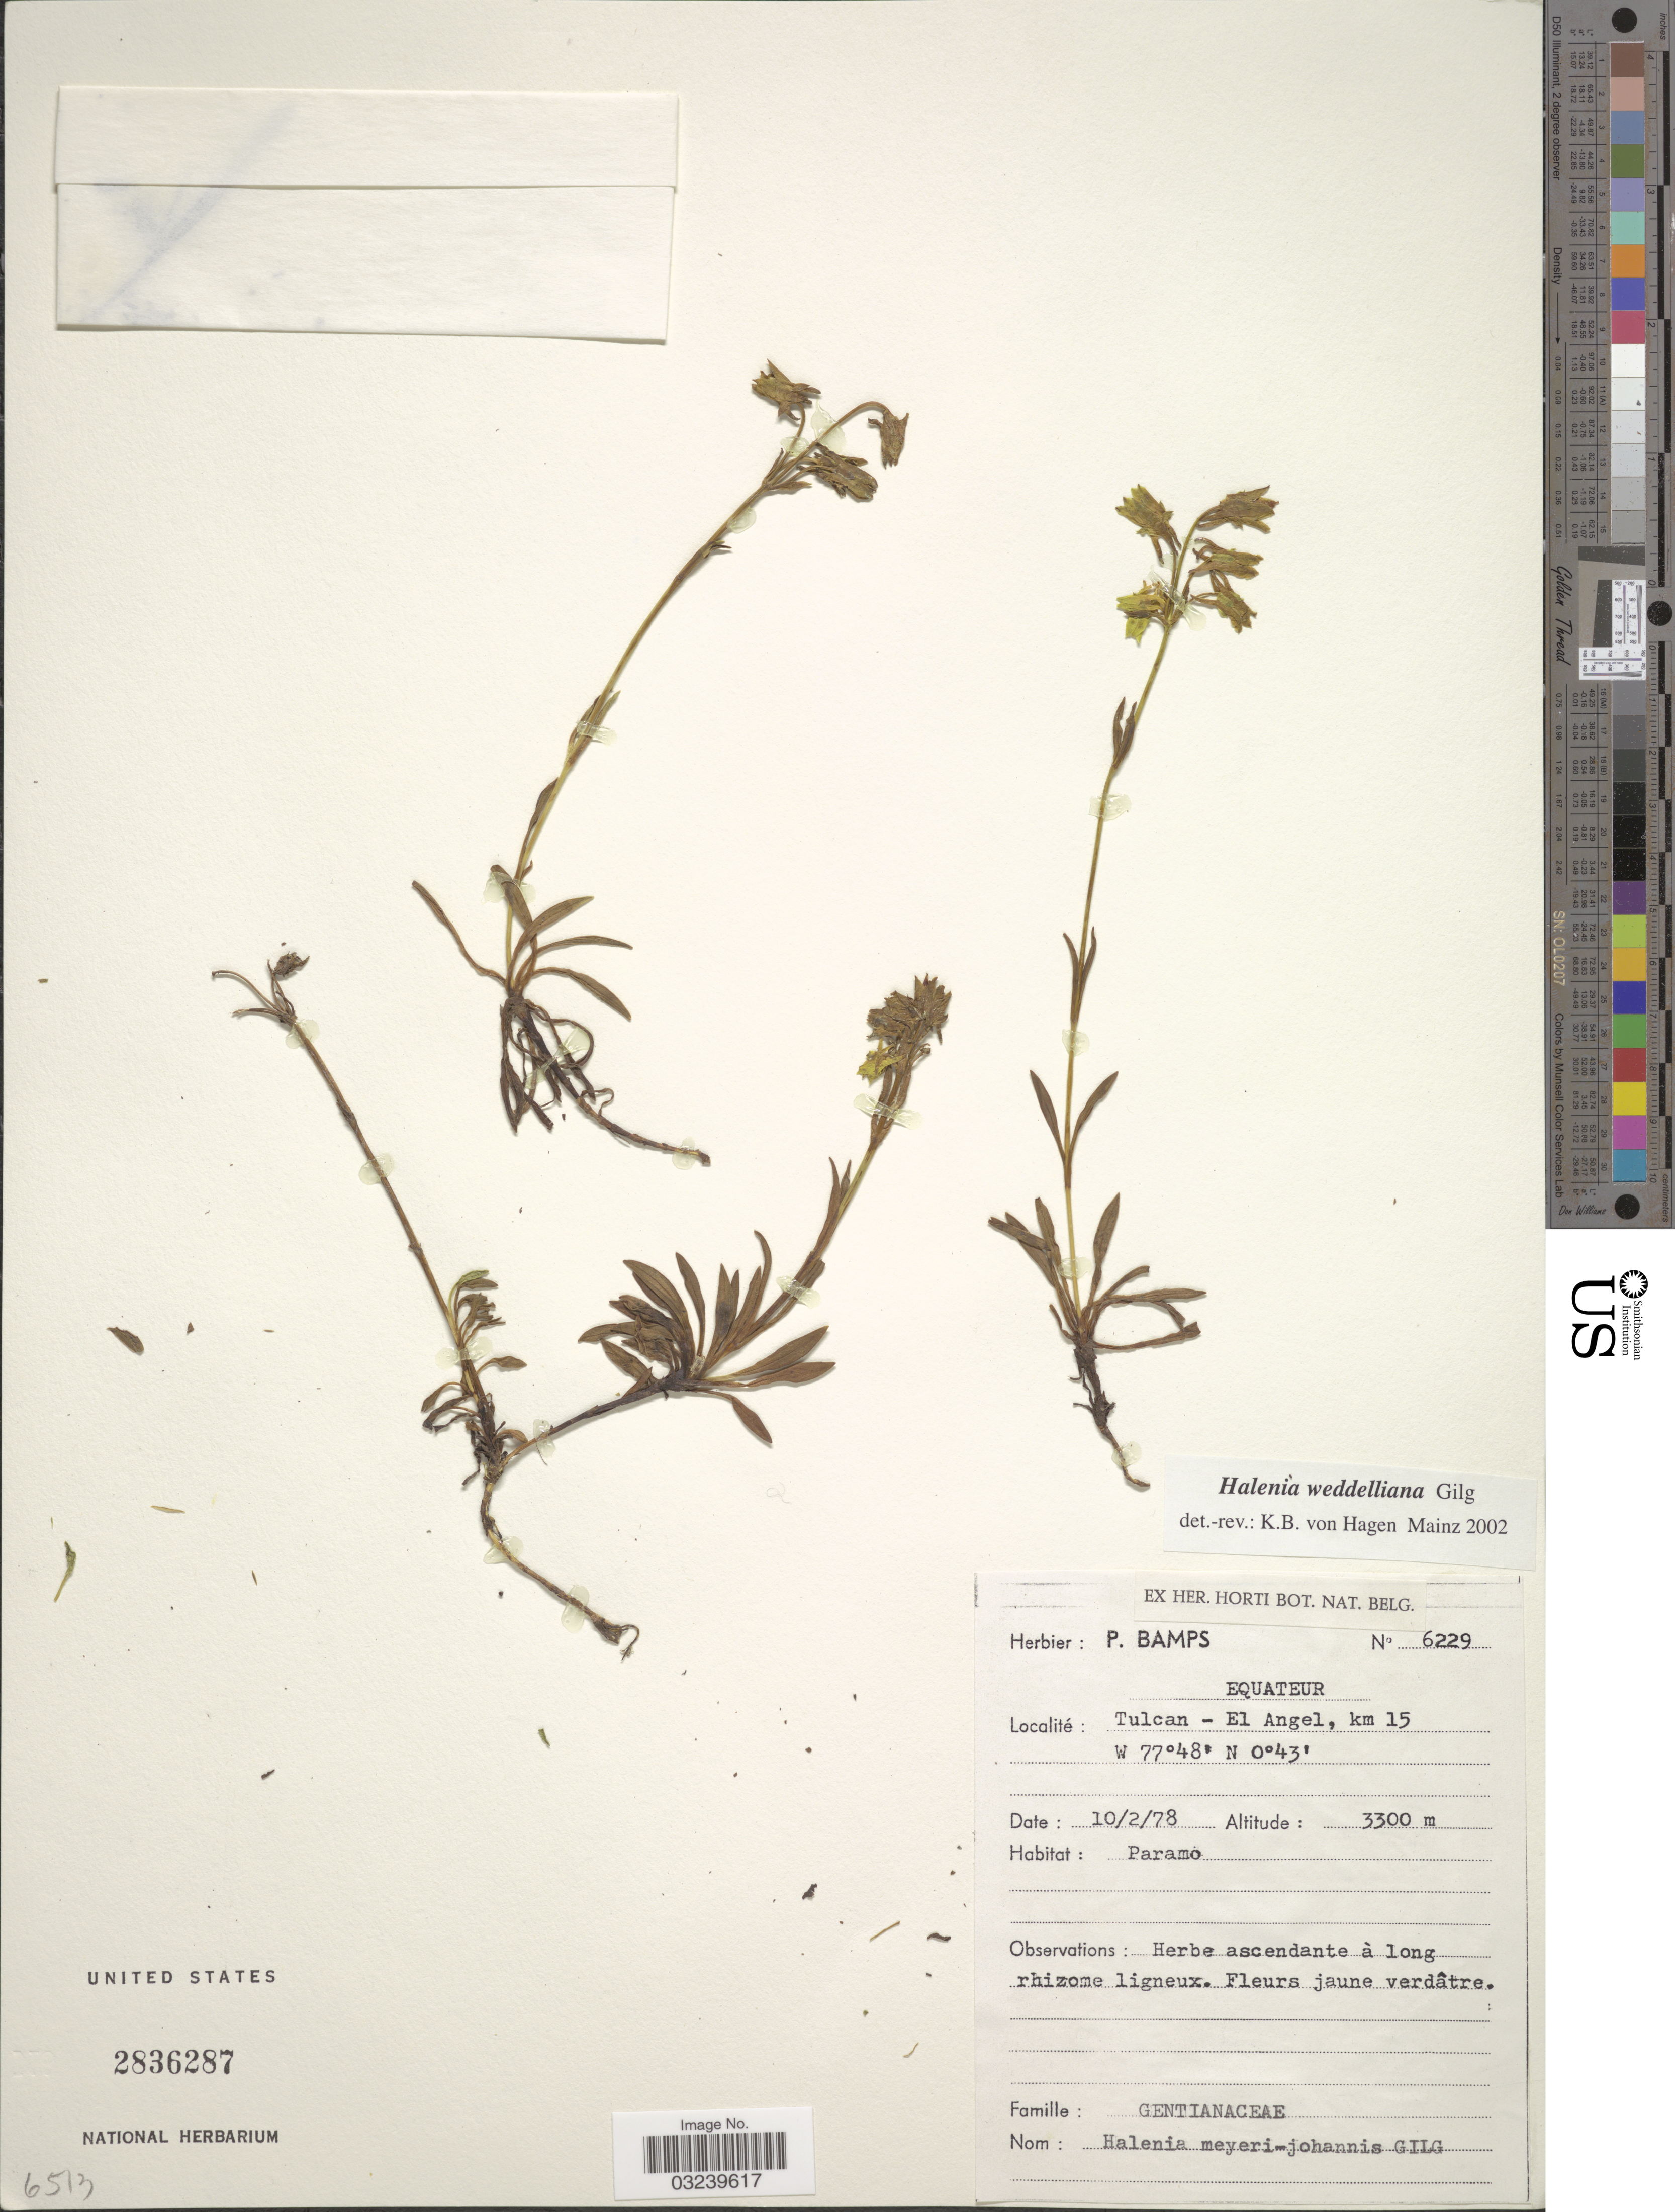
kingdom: Plantae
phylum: Tracheophyta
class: Magnoliopsida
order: Gentianales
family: Gentianaceae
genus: Halenia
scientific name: Halenia weddelliana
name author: Gilg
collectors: ex herb. Bamps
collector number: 6229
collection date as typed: Transcribed d/m/y: 10/2/78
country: Ecuador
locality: Equateur, Tulcan - El Angel, km 15.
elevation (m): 3300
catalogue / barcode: US 2836287